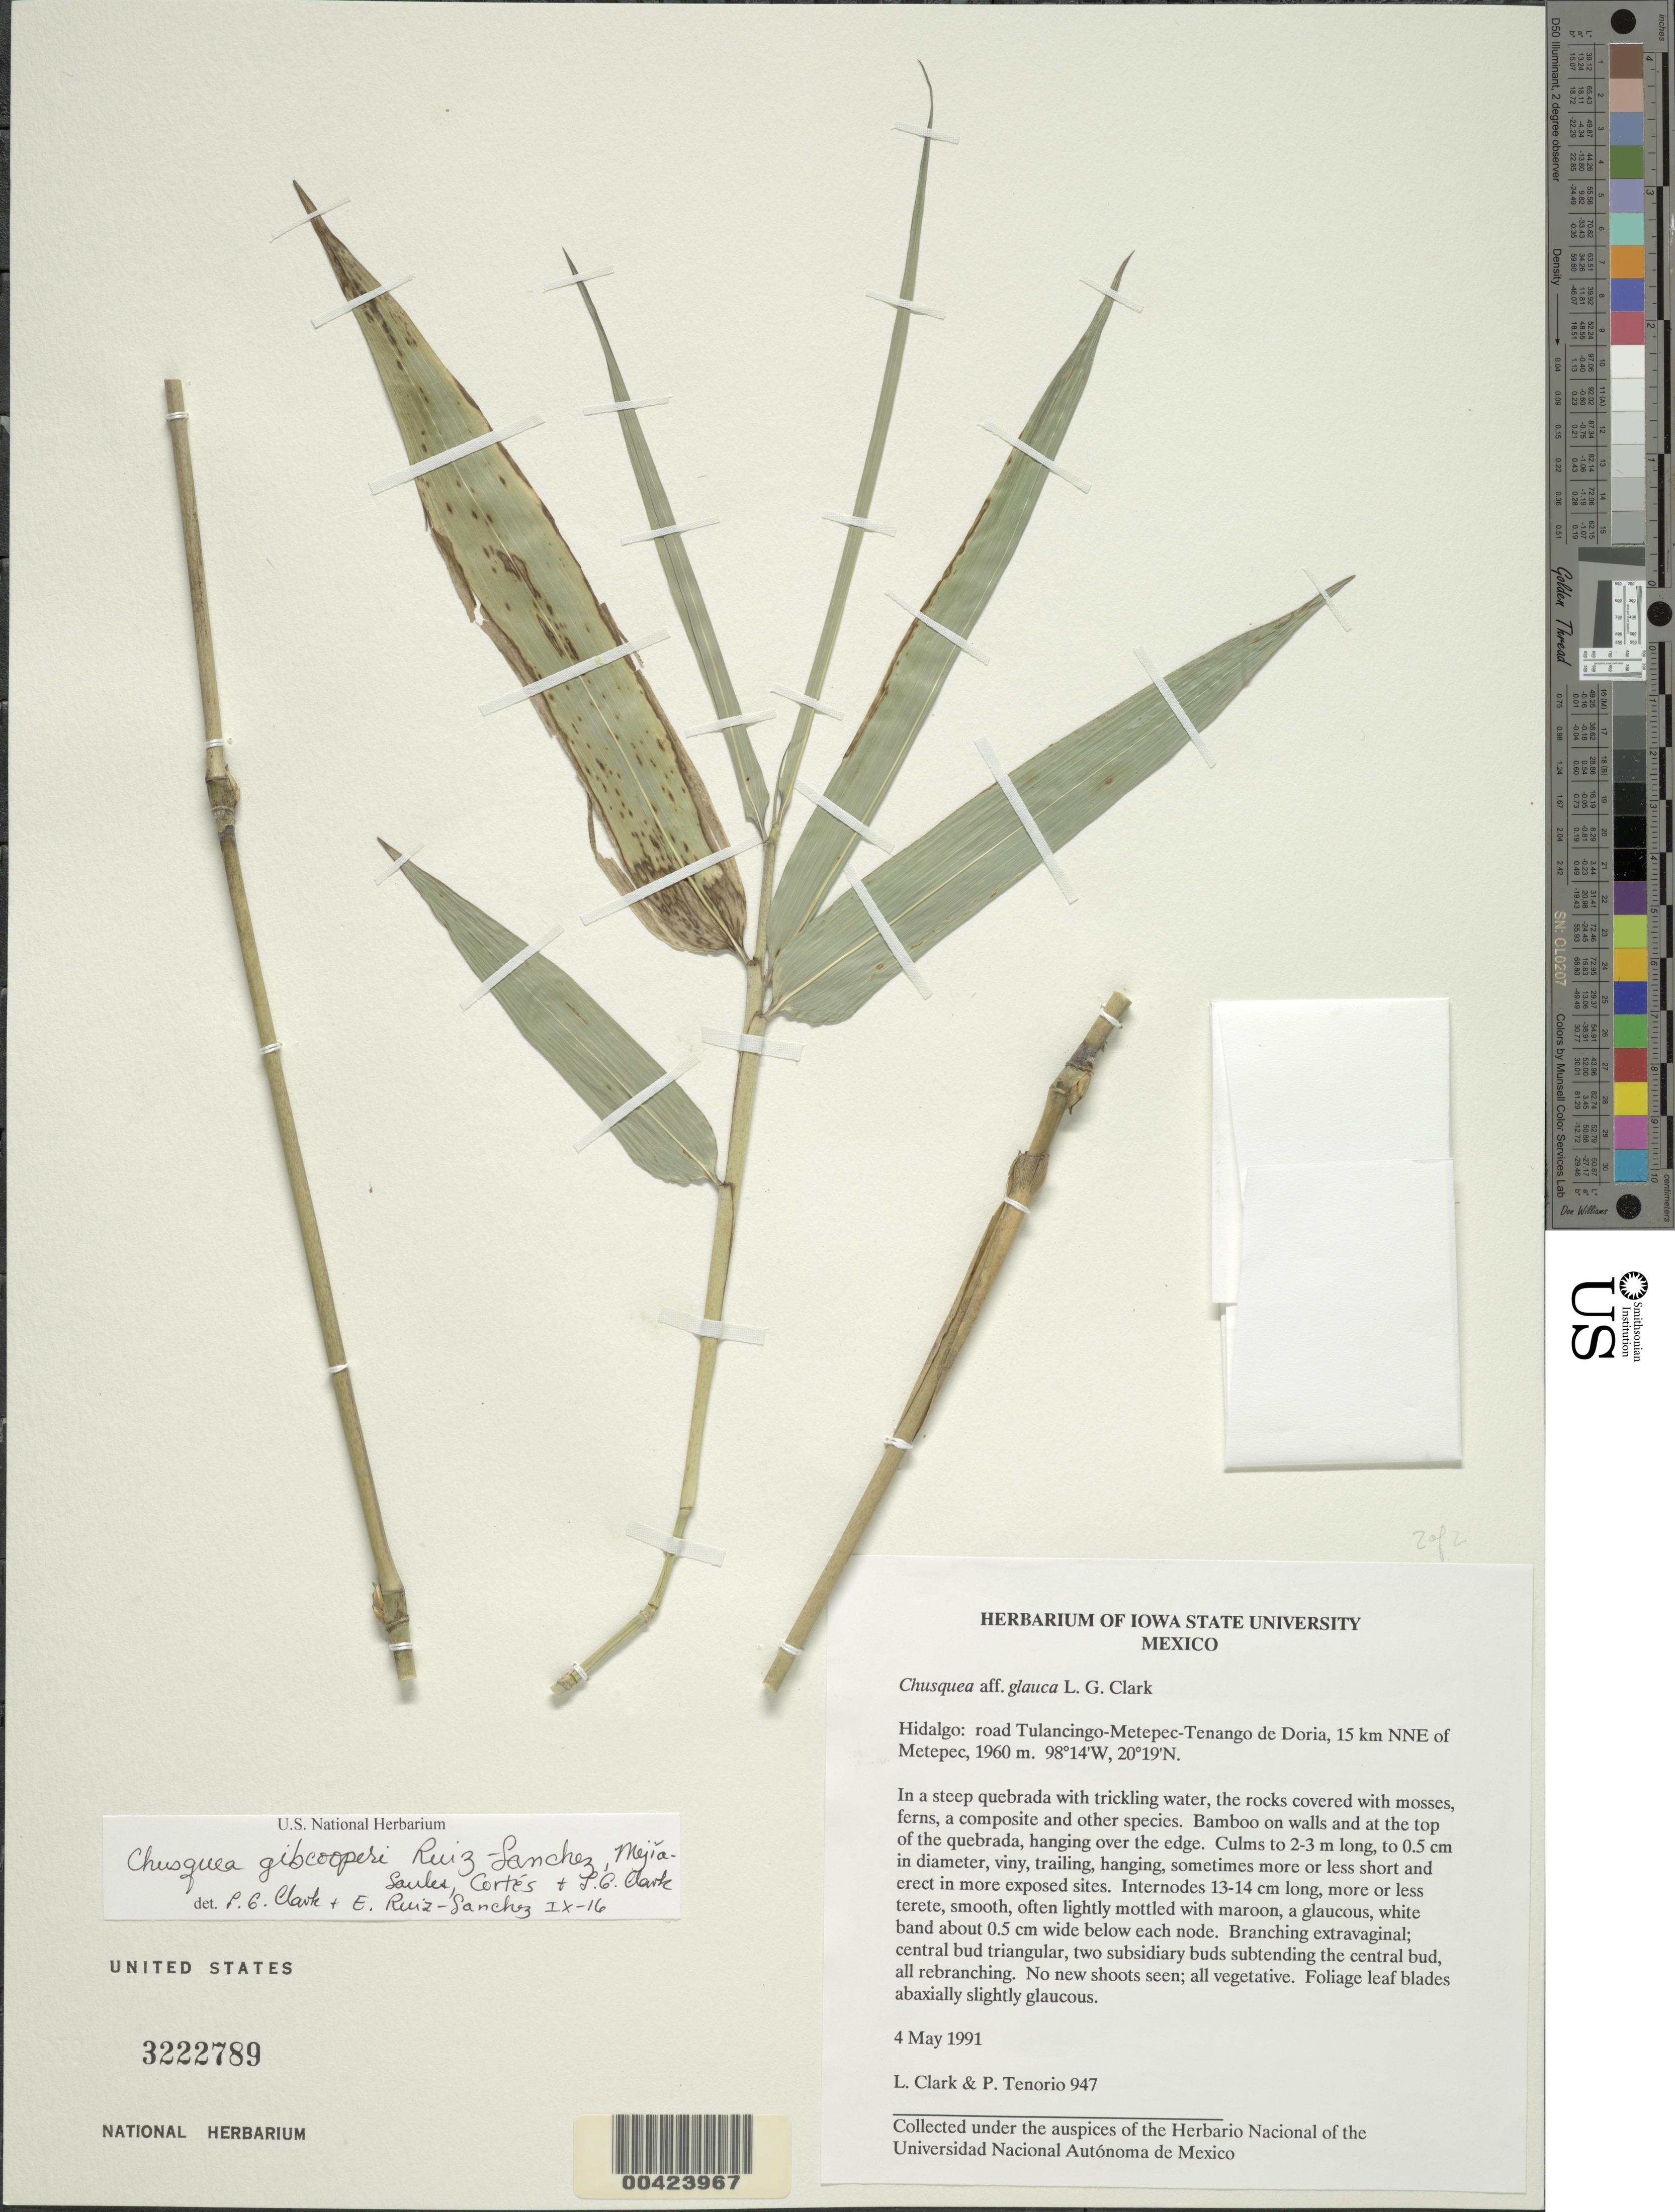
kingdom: Plantae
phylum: Tracheophyta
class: Liliopsida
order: Poales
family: Poaceae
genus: Chusquea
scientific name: Chusquea gibcooperi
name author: Ruíz-Sanchez et al.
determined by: Clark, L. G.; Ruíz-Sanchez, E.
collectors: L. G. Clark & P. Tenorio L.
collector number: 947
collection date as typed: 04 May 1991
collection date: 1991-05-04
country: Mexico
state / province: Hidalgo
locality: Metepec, 15 km NNE of; road Tulancingo - Metepec - Tenango de Doria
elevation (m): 1960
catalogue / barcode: US 3222789